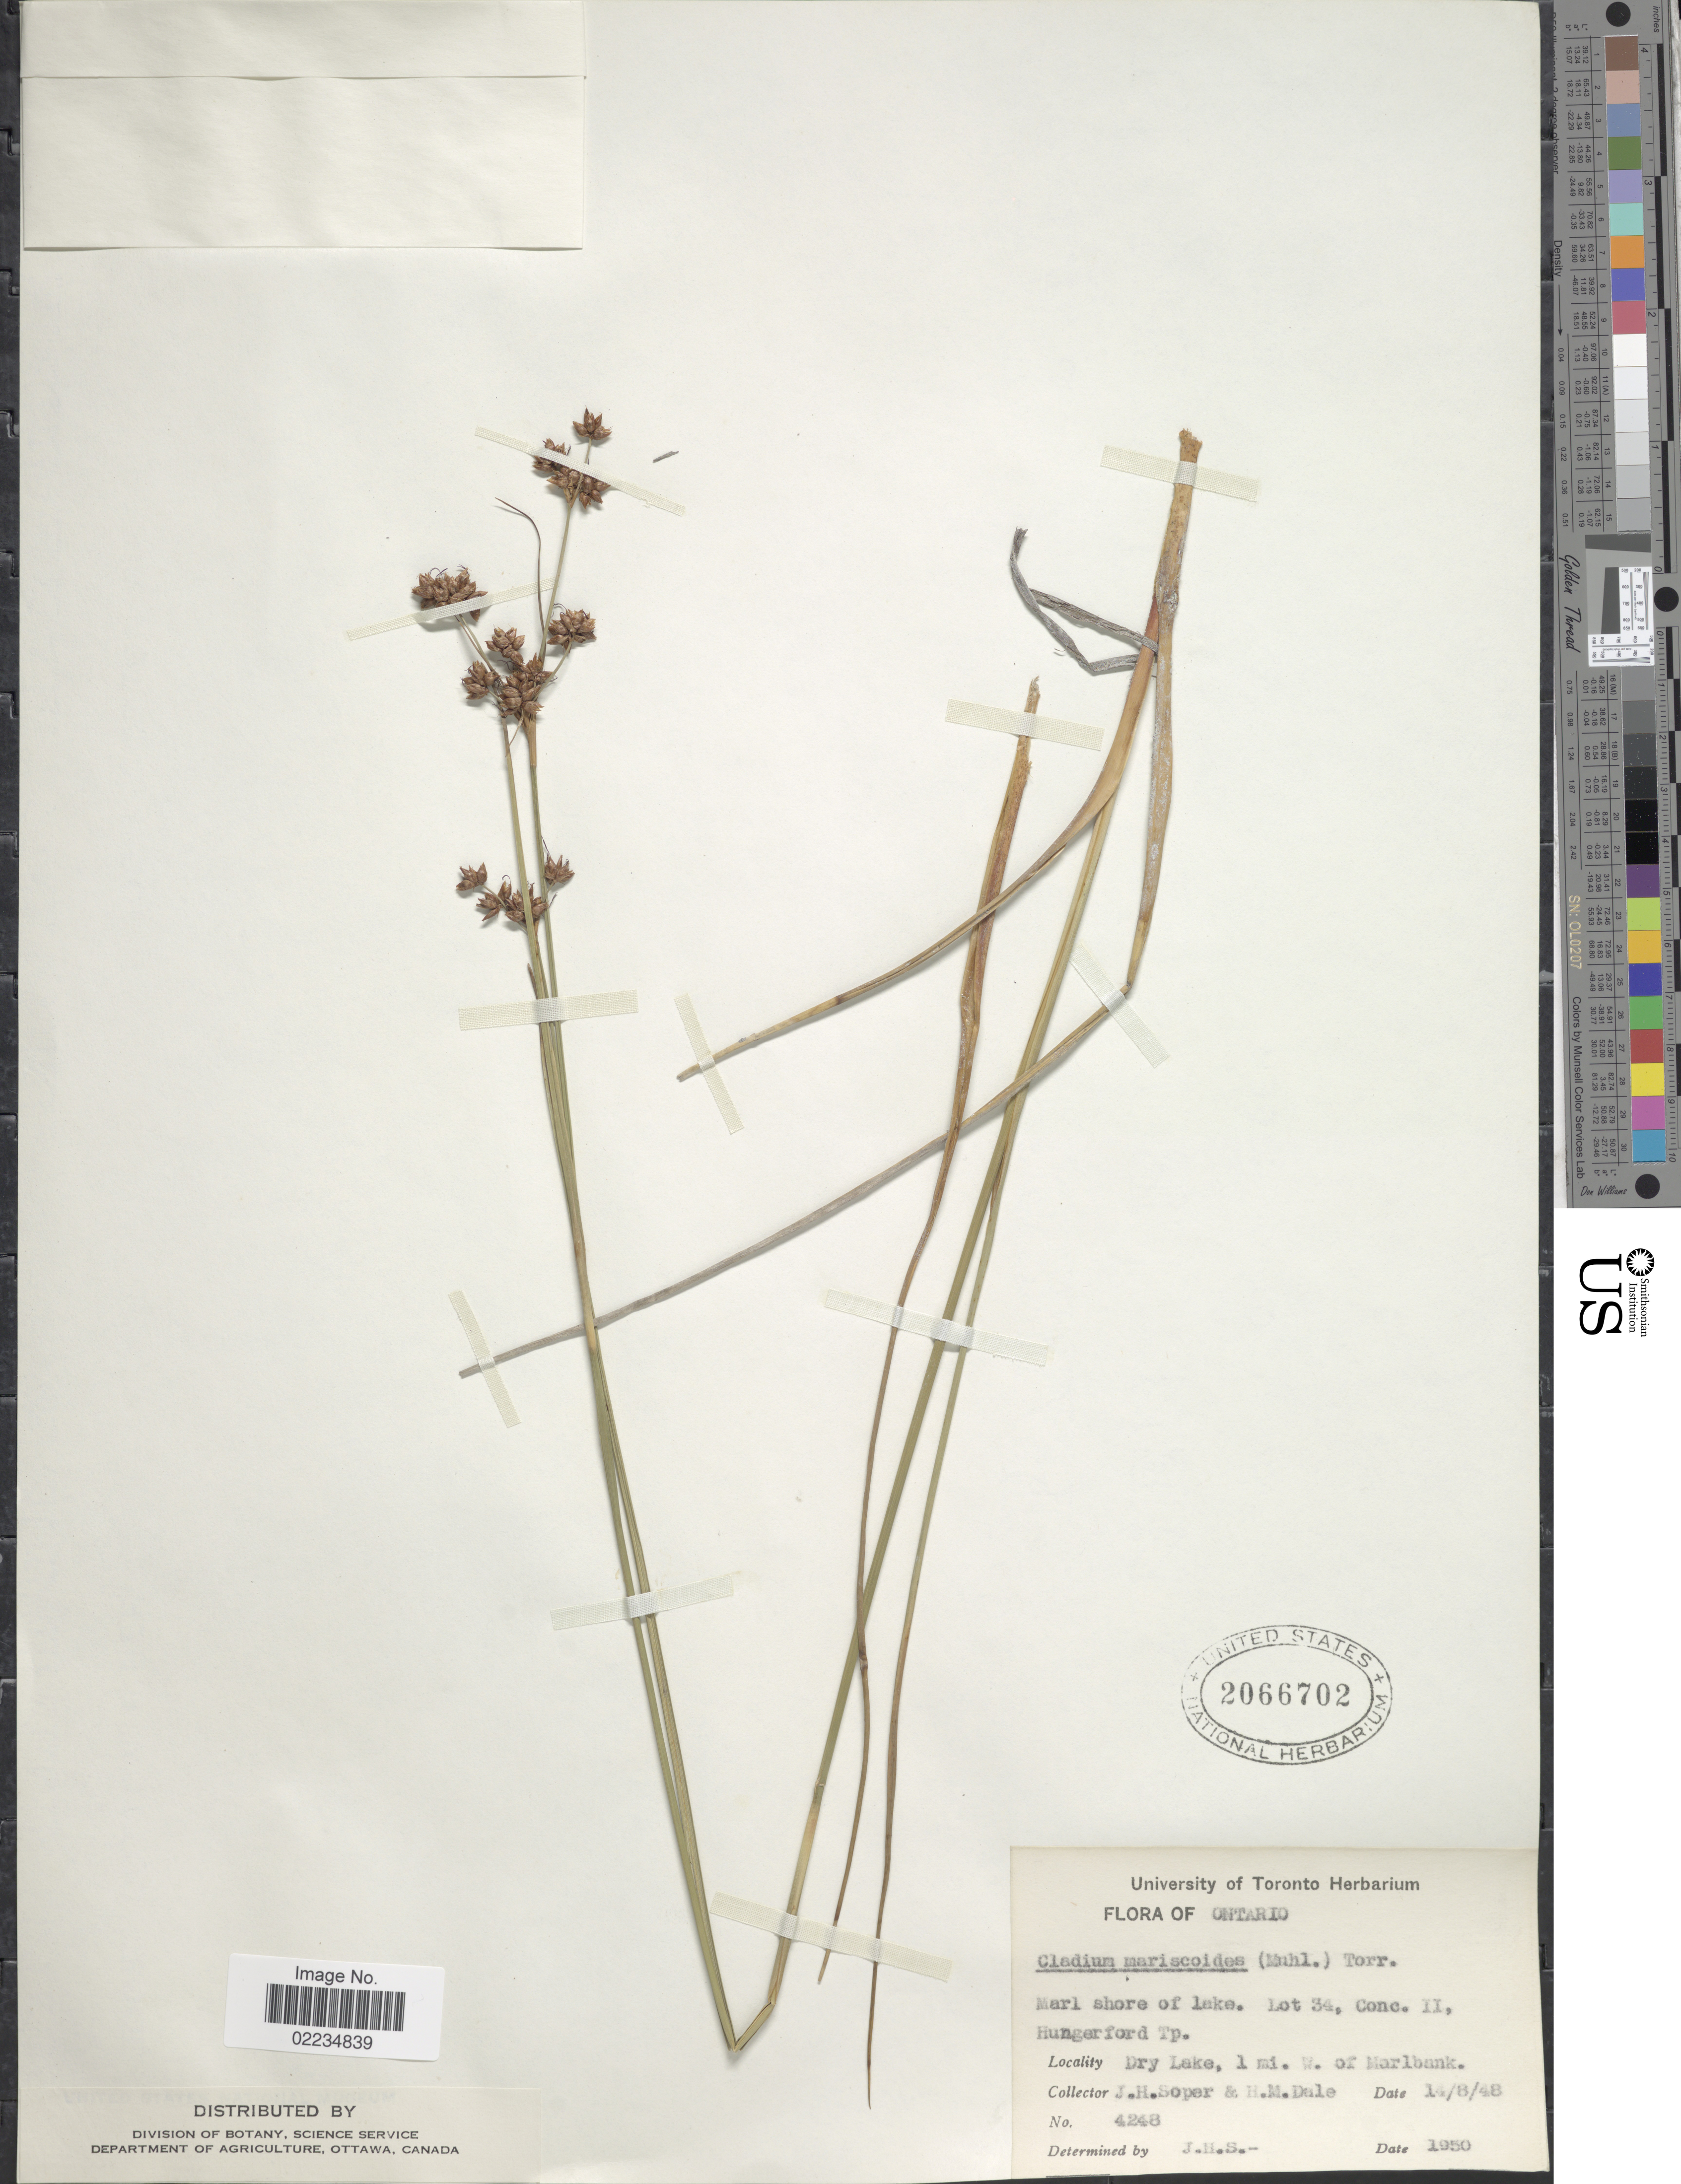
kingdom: Plantae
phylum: Tracheophyta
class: Liliopsida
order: Poales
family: Cyperaceae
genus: Cladium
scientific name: Cladium mariscoides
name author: (Muhl.) Torr.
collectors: J. H. Soper & H. M. Dale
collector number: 4248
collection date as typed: Transcribed d/m/y: 14/8/48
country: Canada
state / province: Ontario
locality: Marl shore of lake, Lot 34, Cone II, Hungerford Tp.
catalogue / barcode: US 2066702